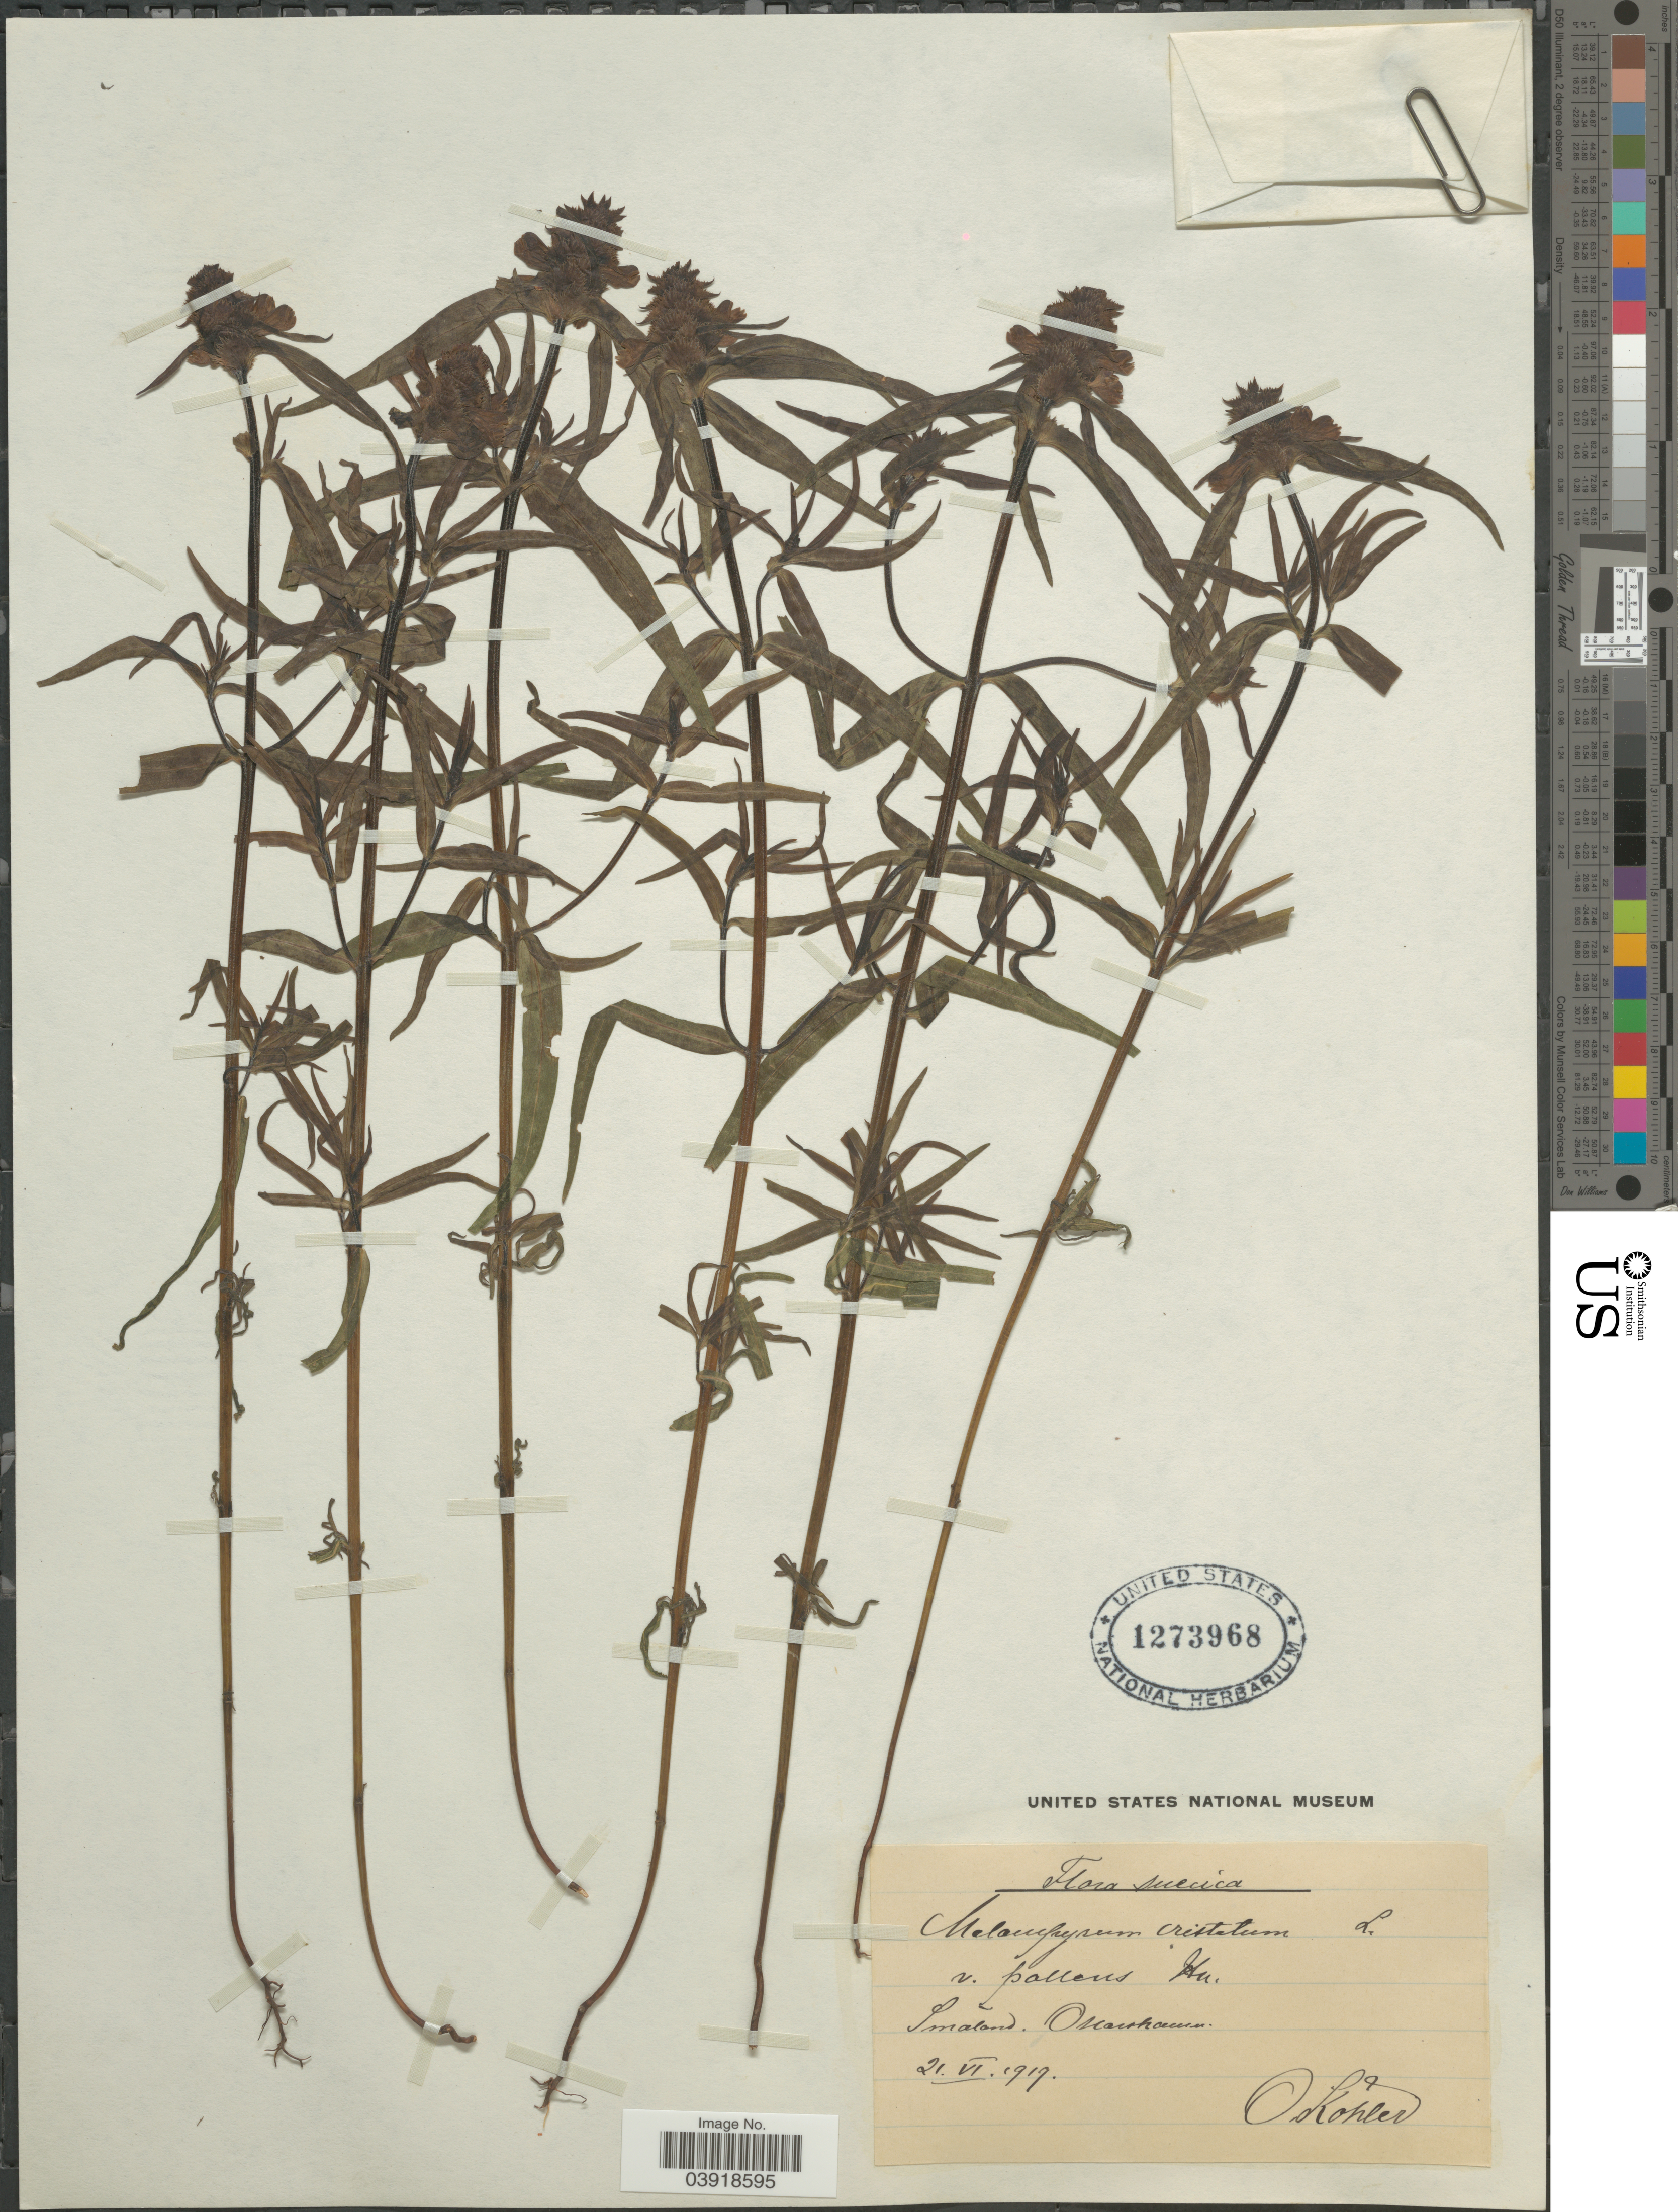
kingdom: Plantae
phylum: Tracheophyta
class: Magnoliopsida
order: Lamiales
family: Orobanchaceae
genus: Melampyrum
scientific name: Melampyrum cristatum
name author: Hablitz ex Steud.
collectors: O. Köhler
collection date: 1919-06-21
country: Sweden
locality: Suecica. Smaland. Oscarshamn.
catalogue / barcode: US 1273968